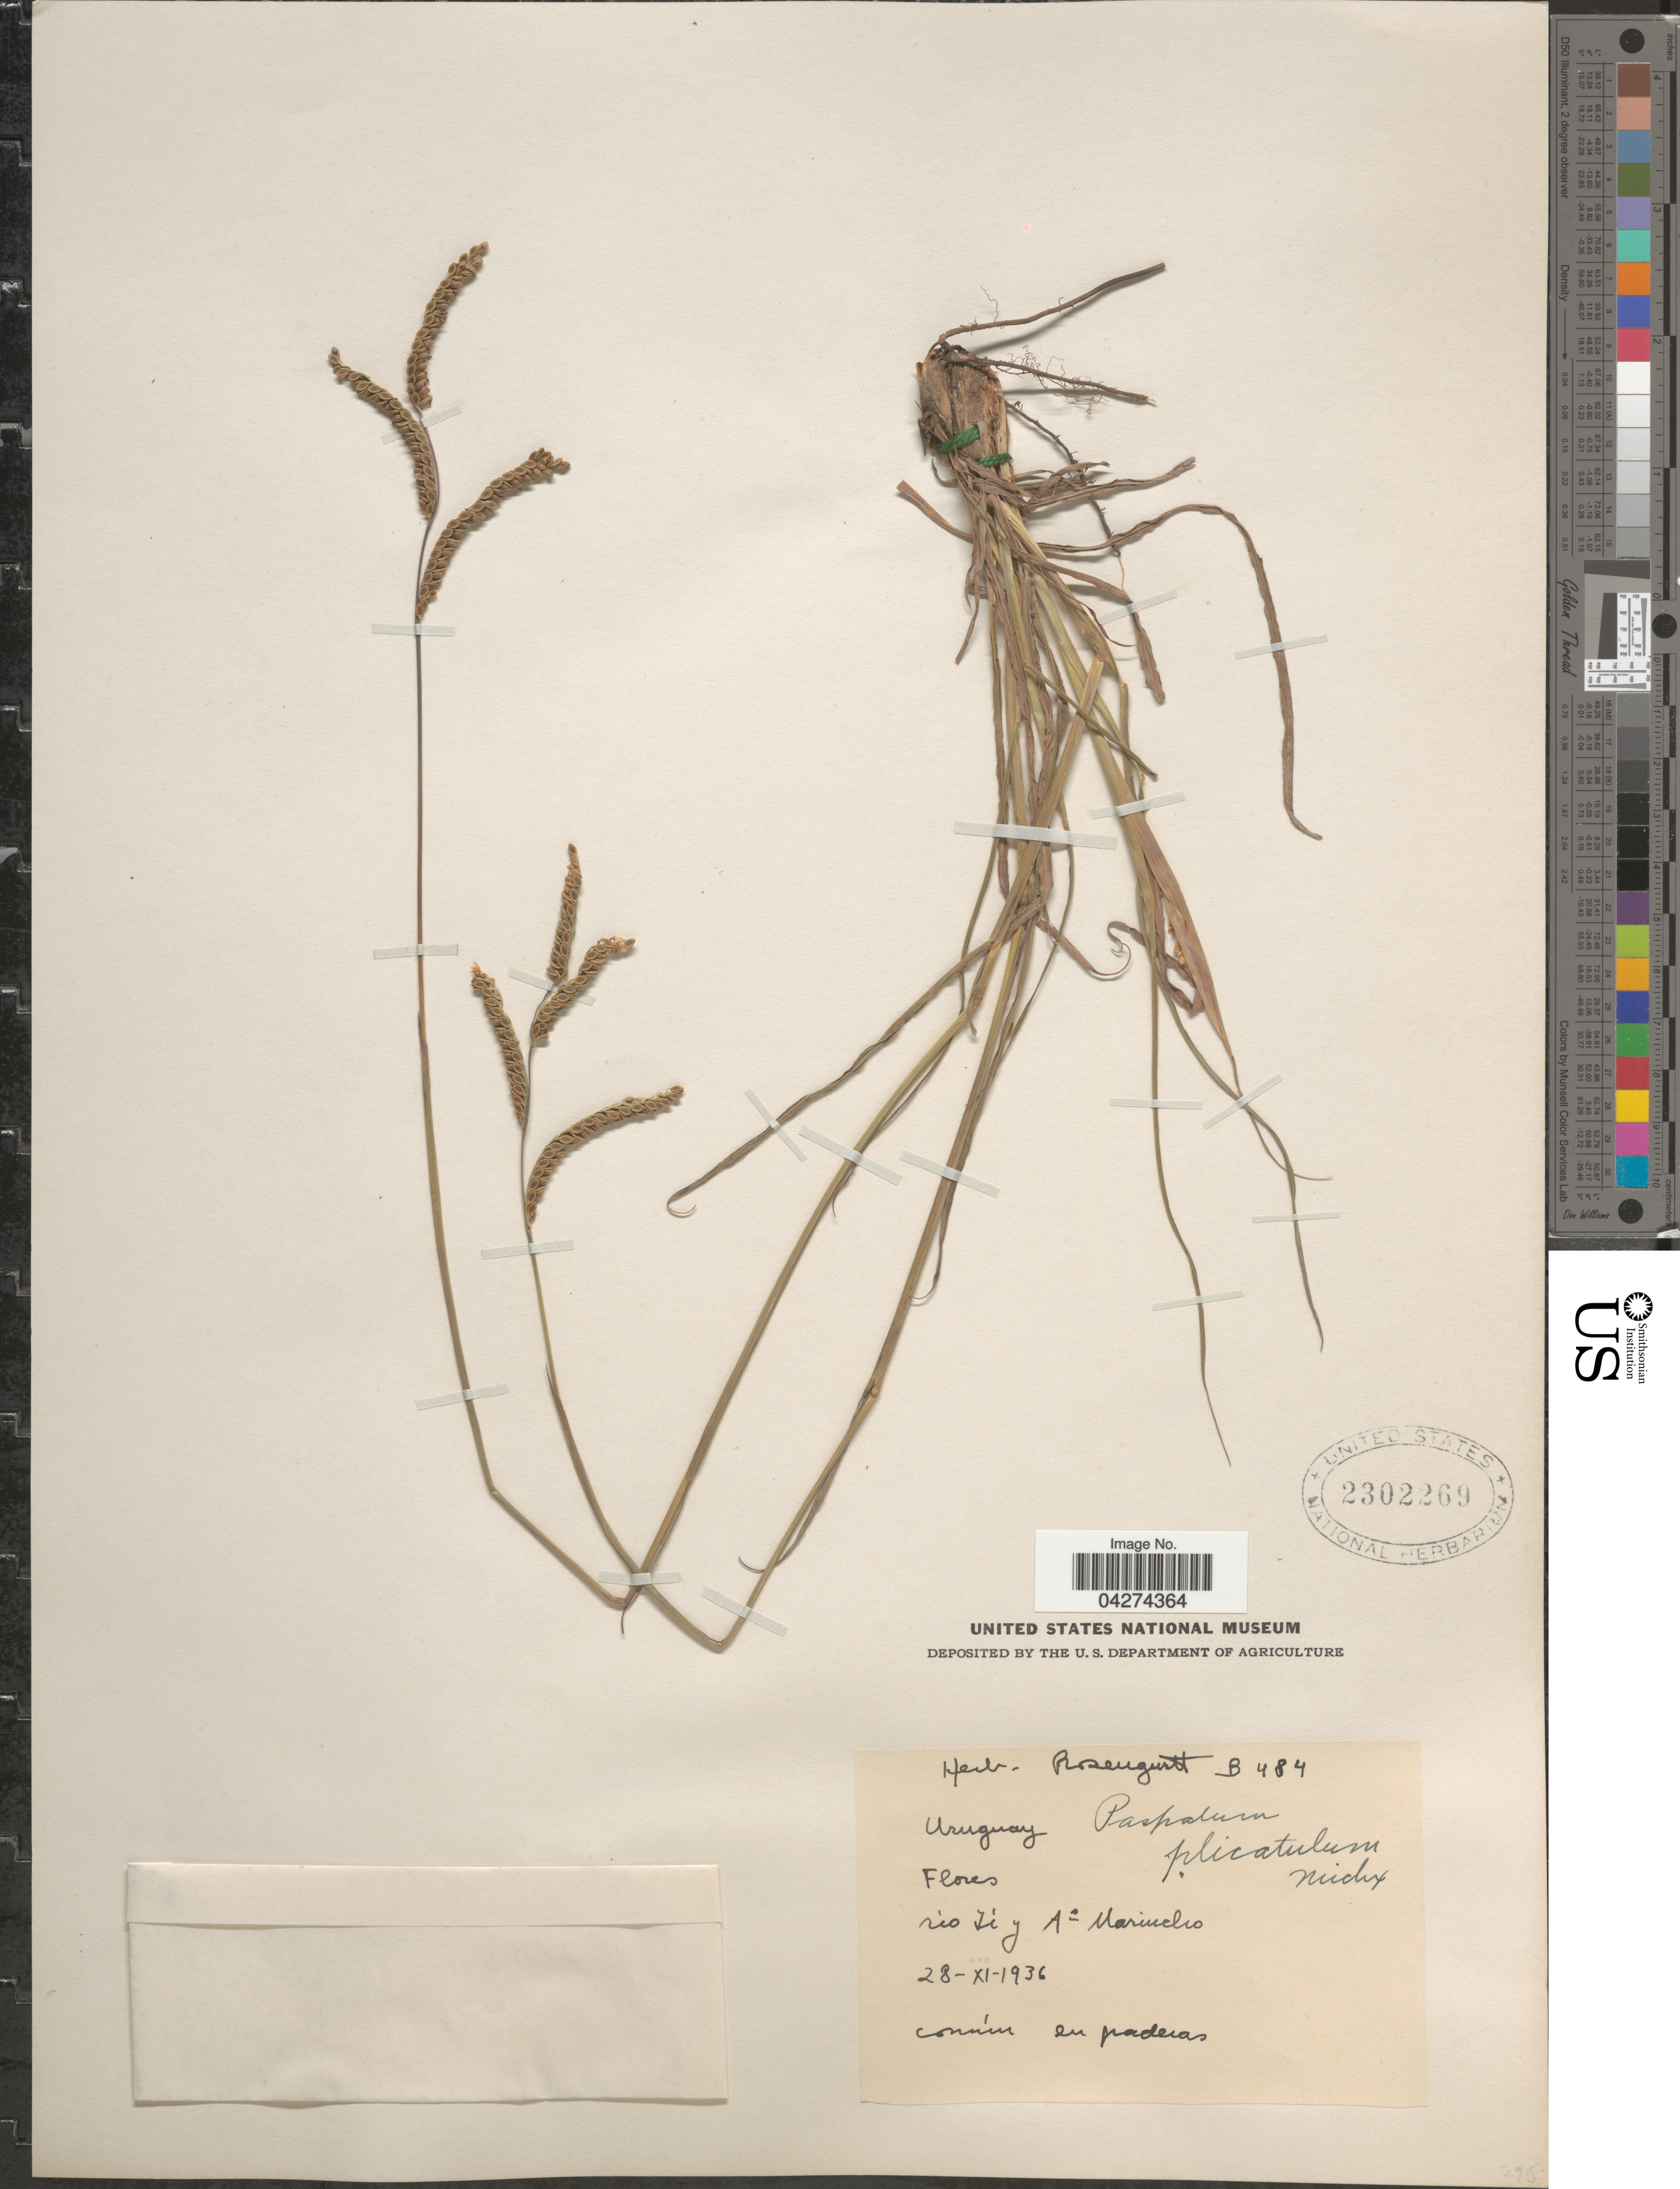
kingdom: Plantae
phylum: Tracheophyta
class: Liliopsida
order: Poales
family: Poaceae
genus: Paspalum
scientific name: Paspalum plicatulum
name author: Michx.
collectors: ex herb. Rosengurtt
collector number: B484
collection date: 1936-11-28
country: Uruguay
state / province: Flores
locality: Rìo Yi y Ao Marincho.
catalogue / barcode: US 2302269